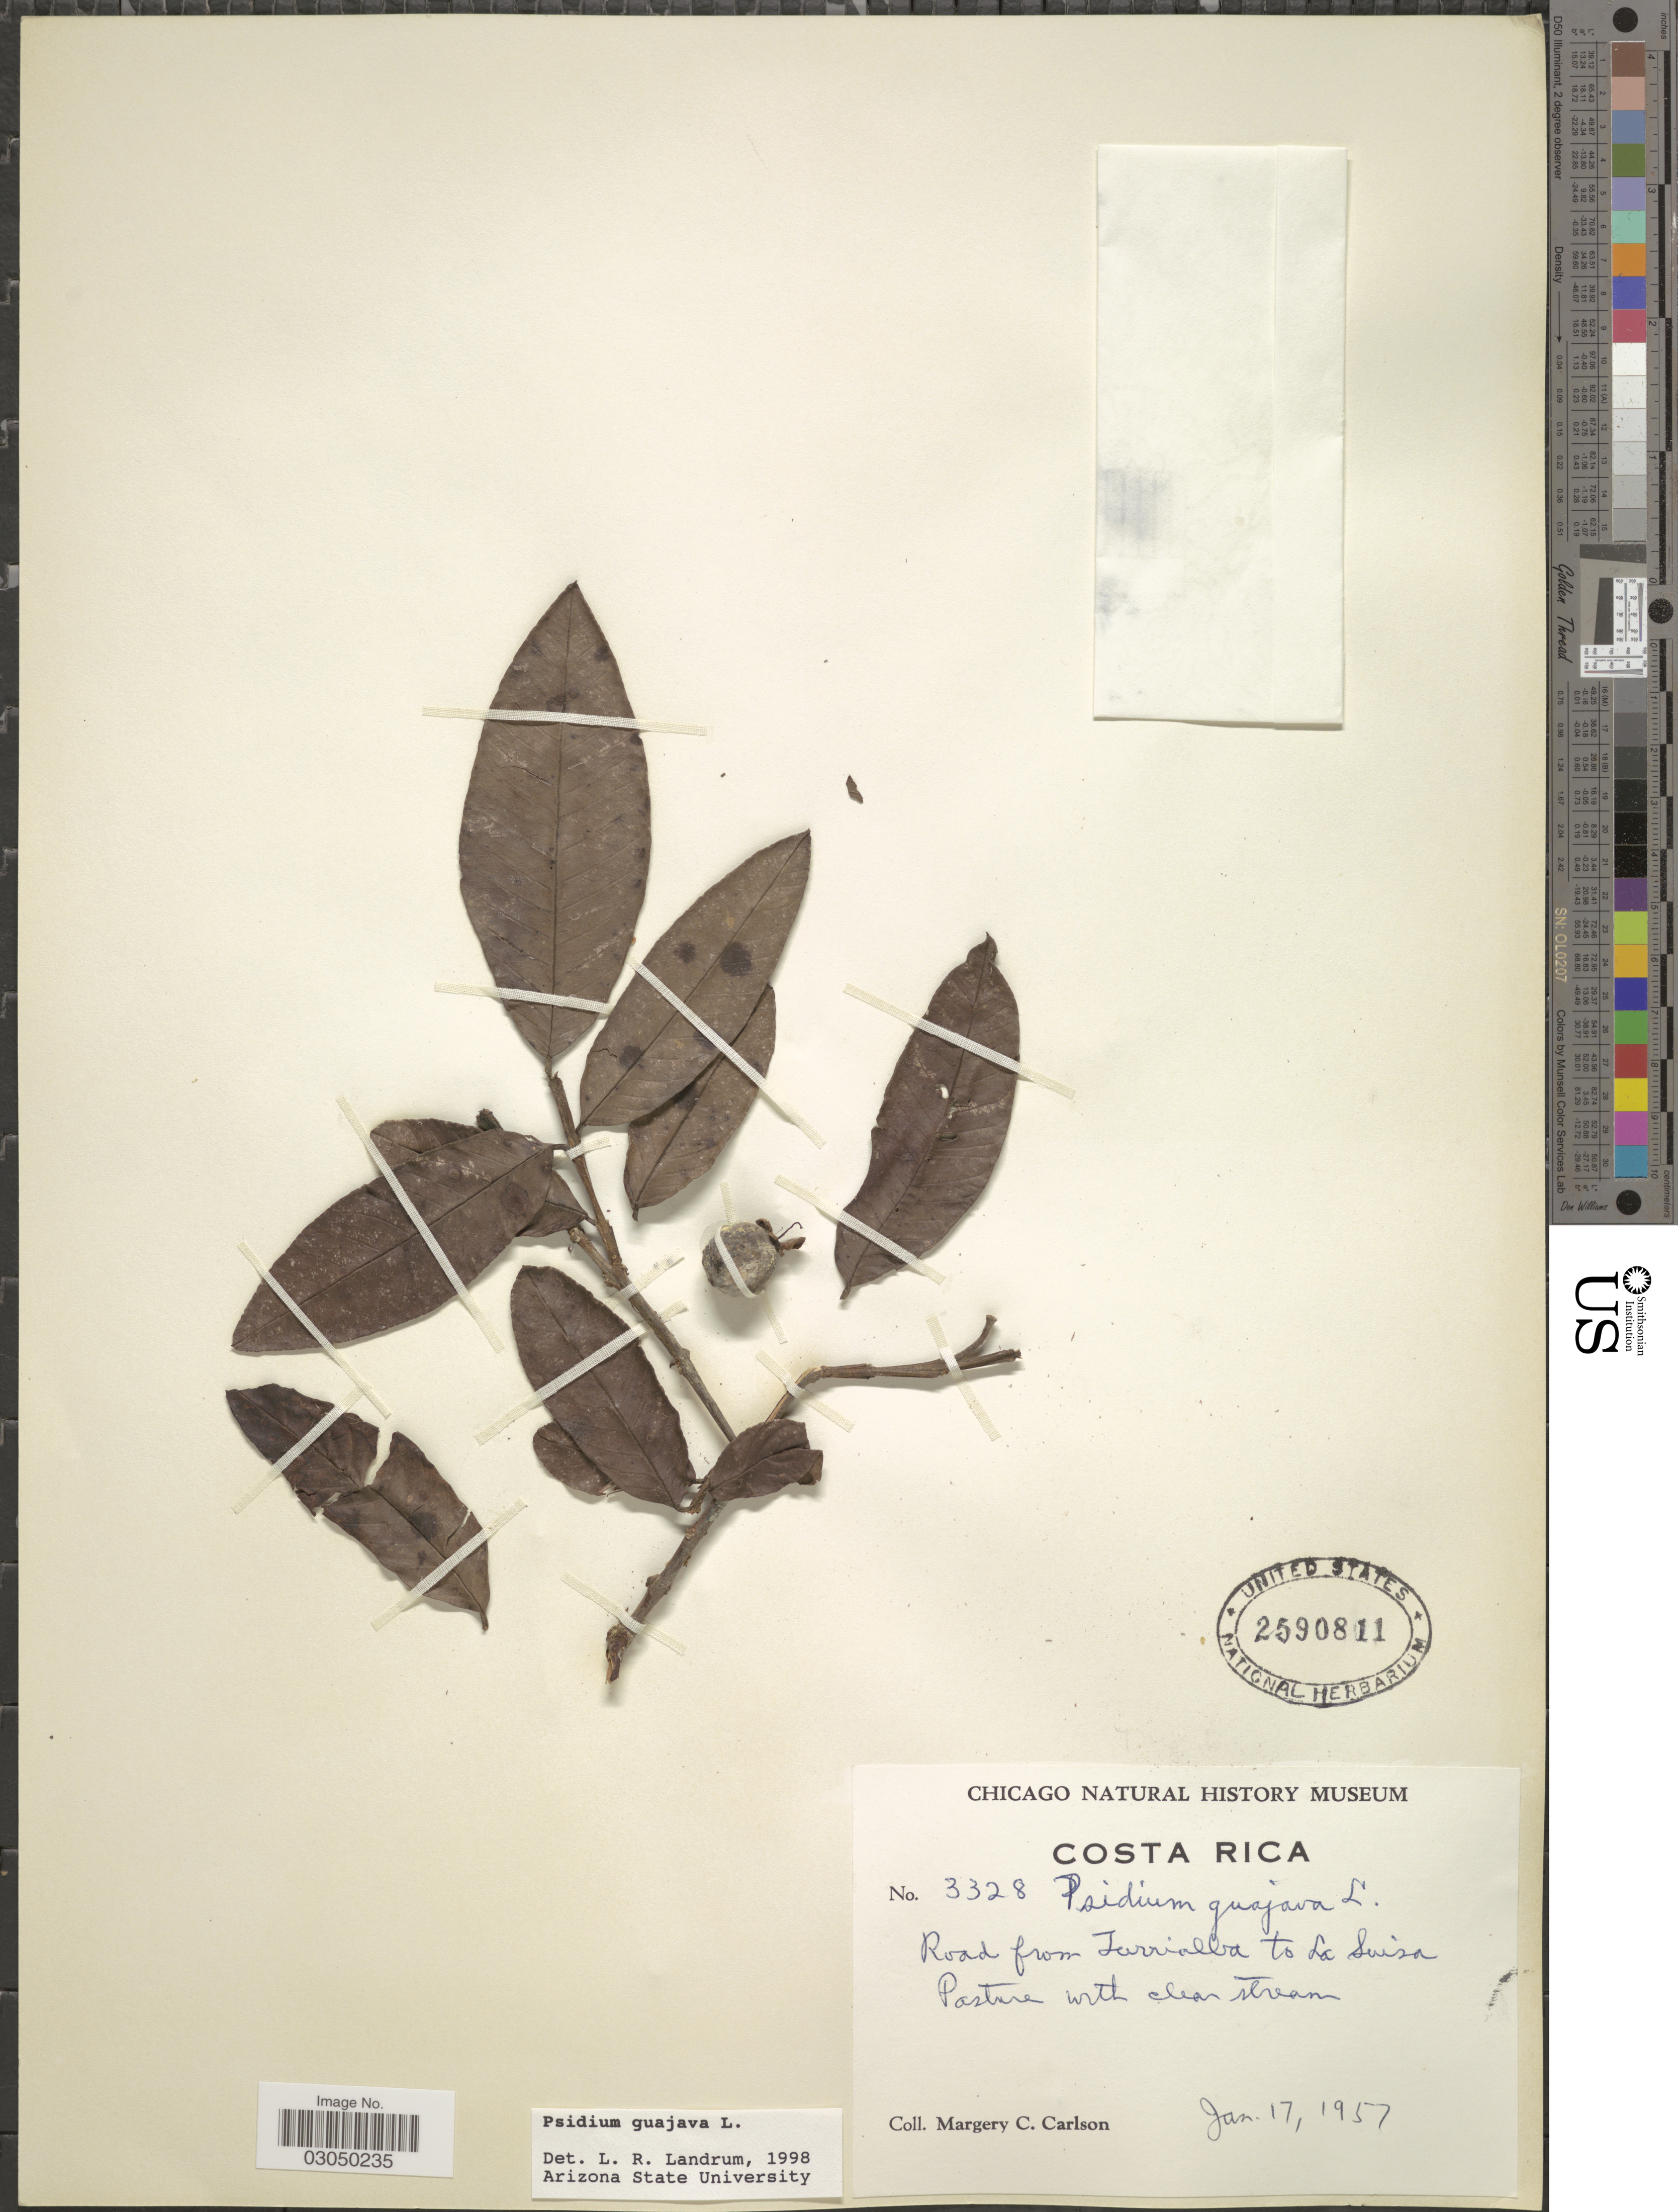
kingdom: Plantae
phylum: Tracheophyta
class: Magnoliopsida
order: Myrtales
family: Myrtaceae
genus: Psidium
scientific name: Psidium guajava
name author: L.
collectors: M. C. Carlson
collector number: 3328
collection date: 1957-01-17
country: Costa Rica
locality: Road from Turrialba to La Suisa.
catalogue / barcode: US 2590811